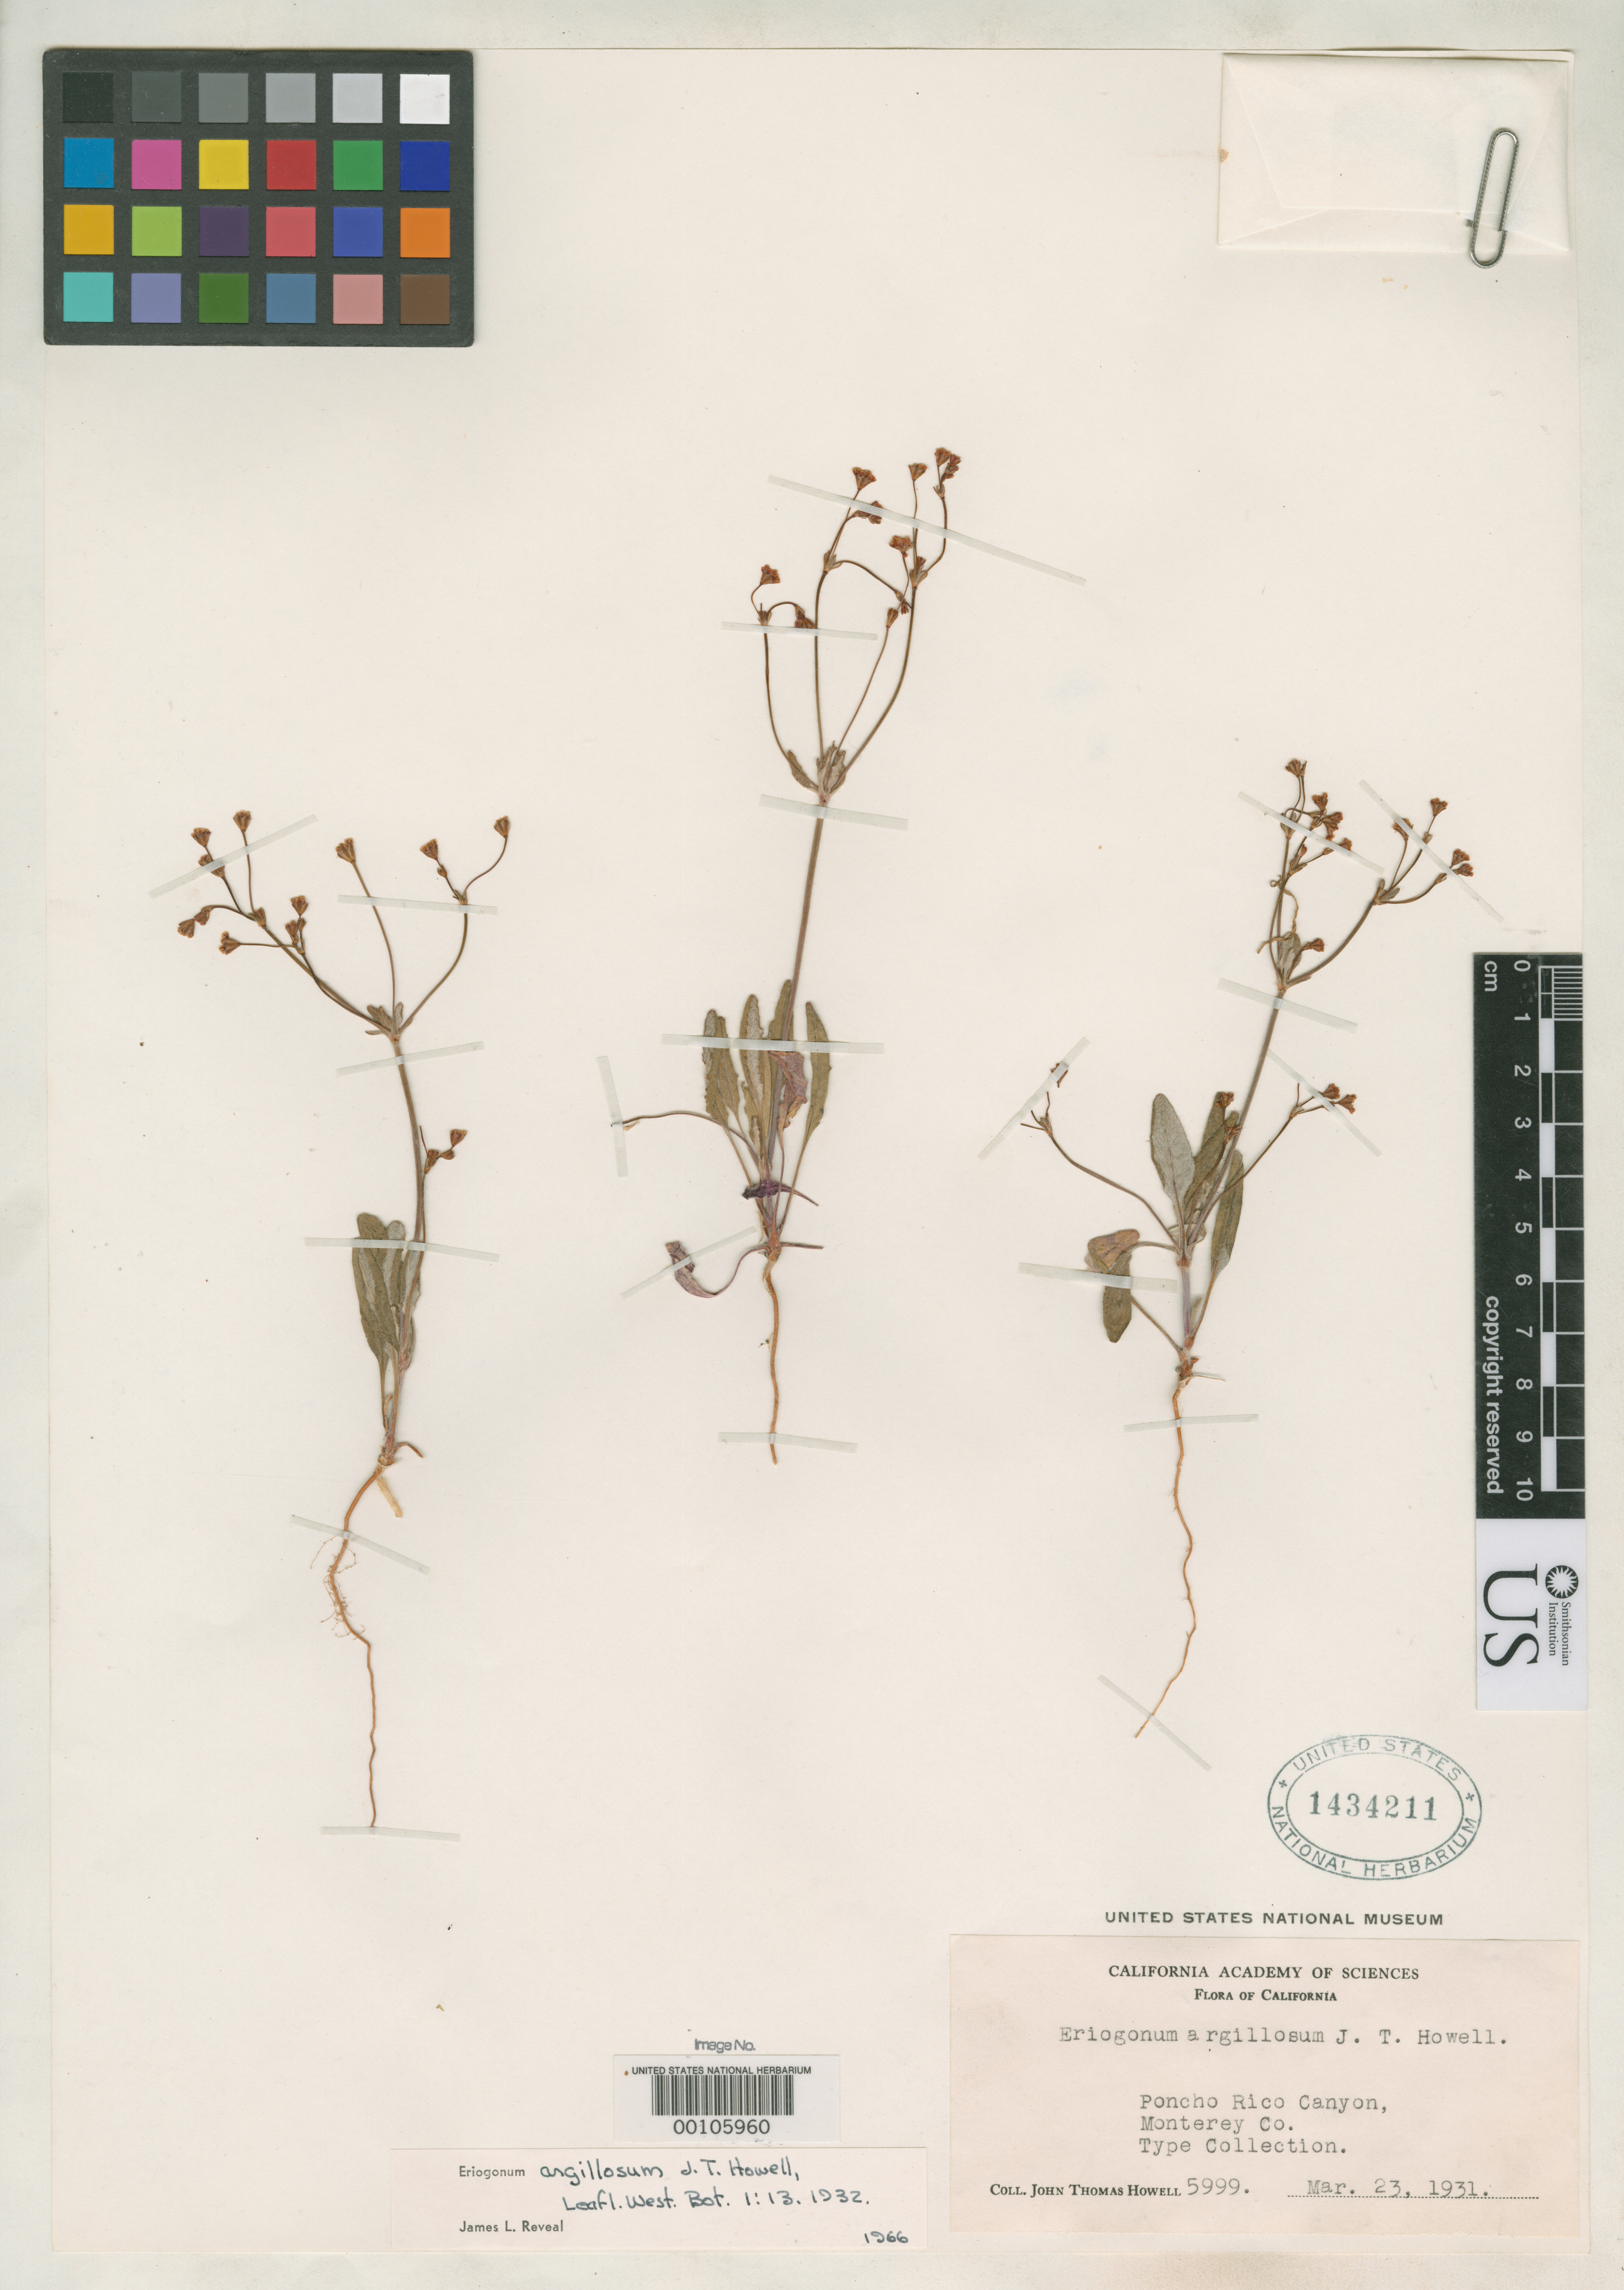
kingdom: Plantae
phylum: Tracheophyta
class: Magnoliopsida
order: Caryophyllales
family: Polygonaceae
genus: Eriogonum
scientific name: Eriogonum argillosum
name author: J.T. Howell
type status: Isotype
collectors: J. T. Howell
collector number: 5999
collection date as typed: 23 Mar 1931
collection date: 1931-03-23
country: United States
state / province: California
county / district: Monterey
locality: Poncho Rico Canyon.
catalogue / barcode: US 1434211